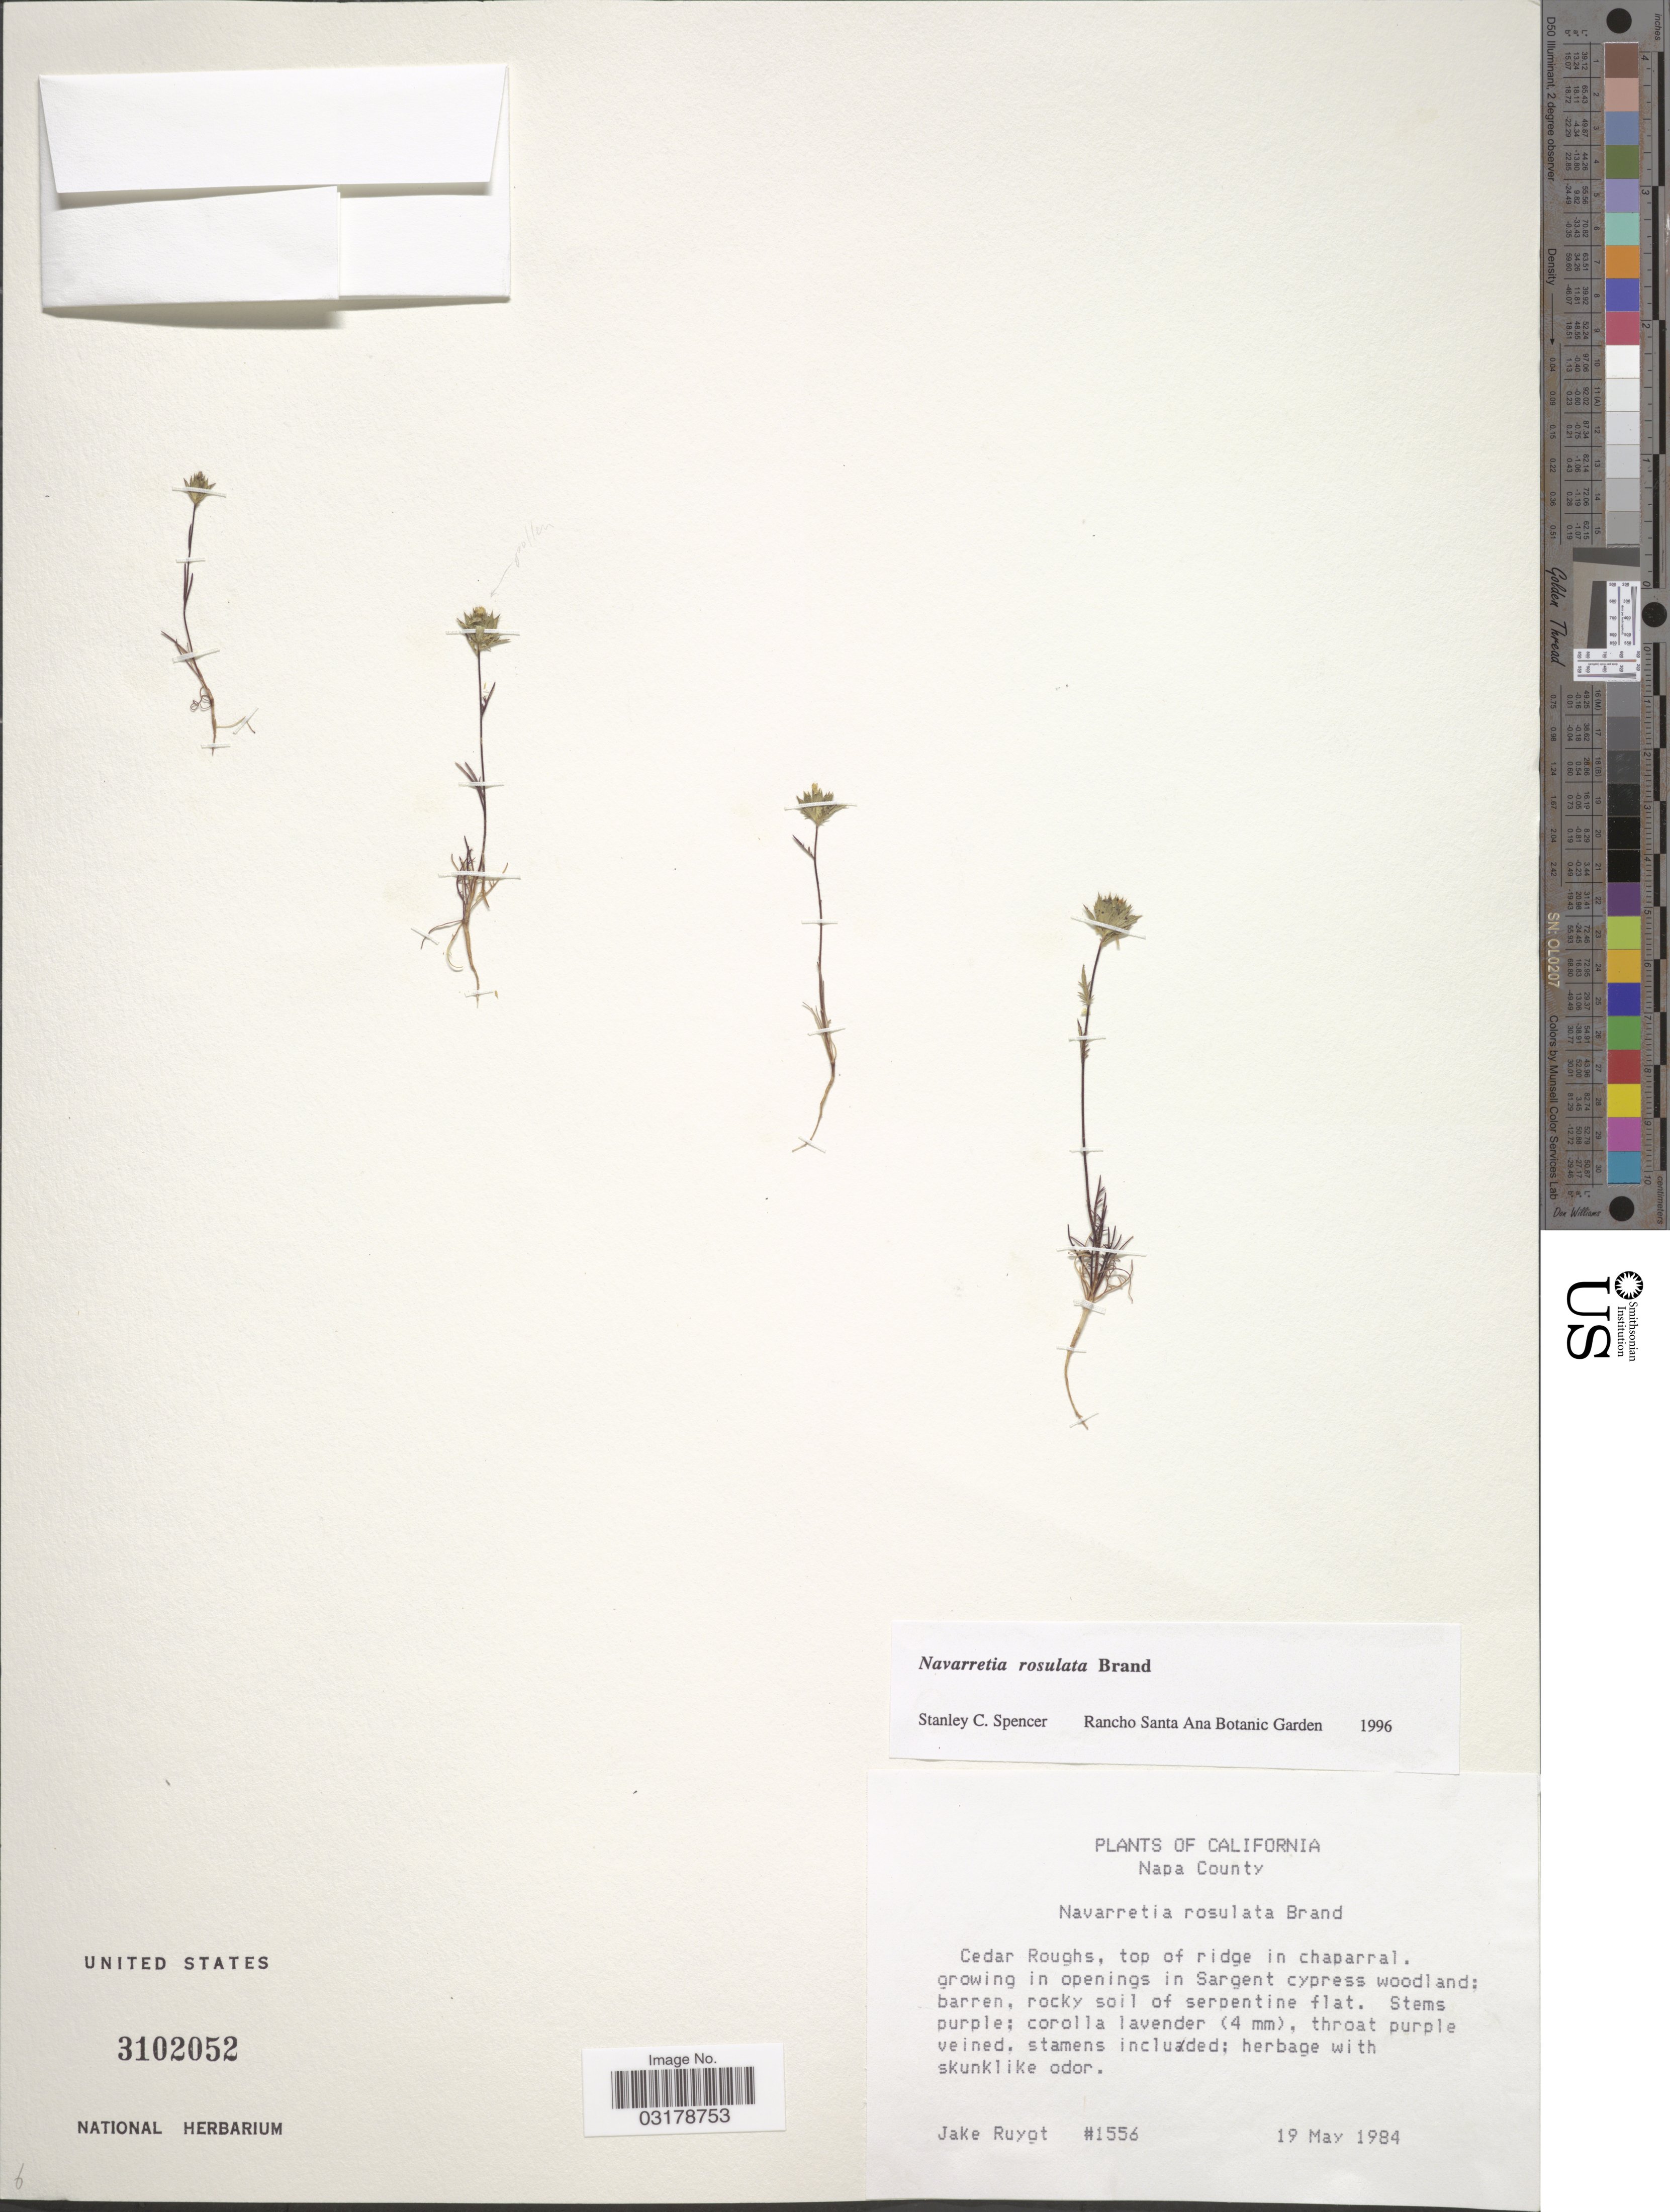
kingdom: Plantae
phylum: Tracheophyta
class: Magnoliopsida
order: Ericales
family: Polemoniaceae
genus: Navarretia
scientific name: Navarretia rosulata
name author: Brand in Engl.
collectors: J. A. Ruygt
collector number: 1556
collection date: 1984-05-19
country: United States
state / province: California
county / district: Napa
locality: Napa County. Cedar Roughs, top of ridge in chaparral.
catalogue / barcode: US 3102052